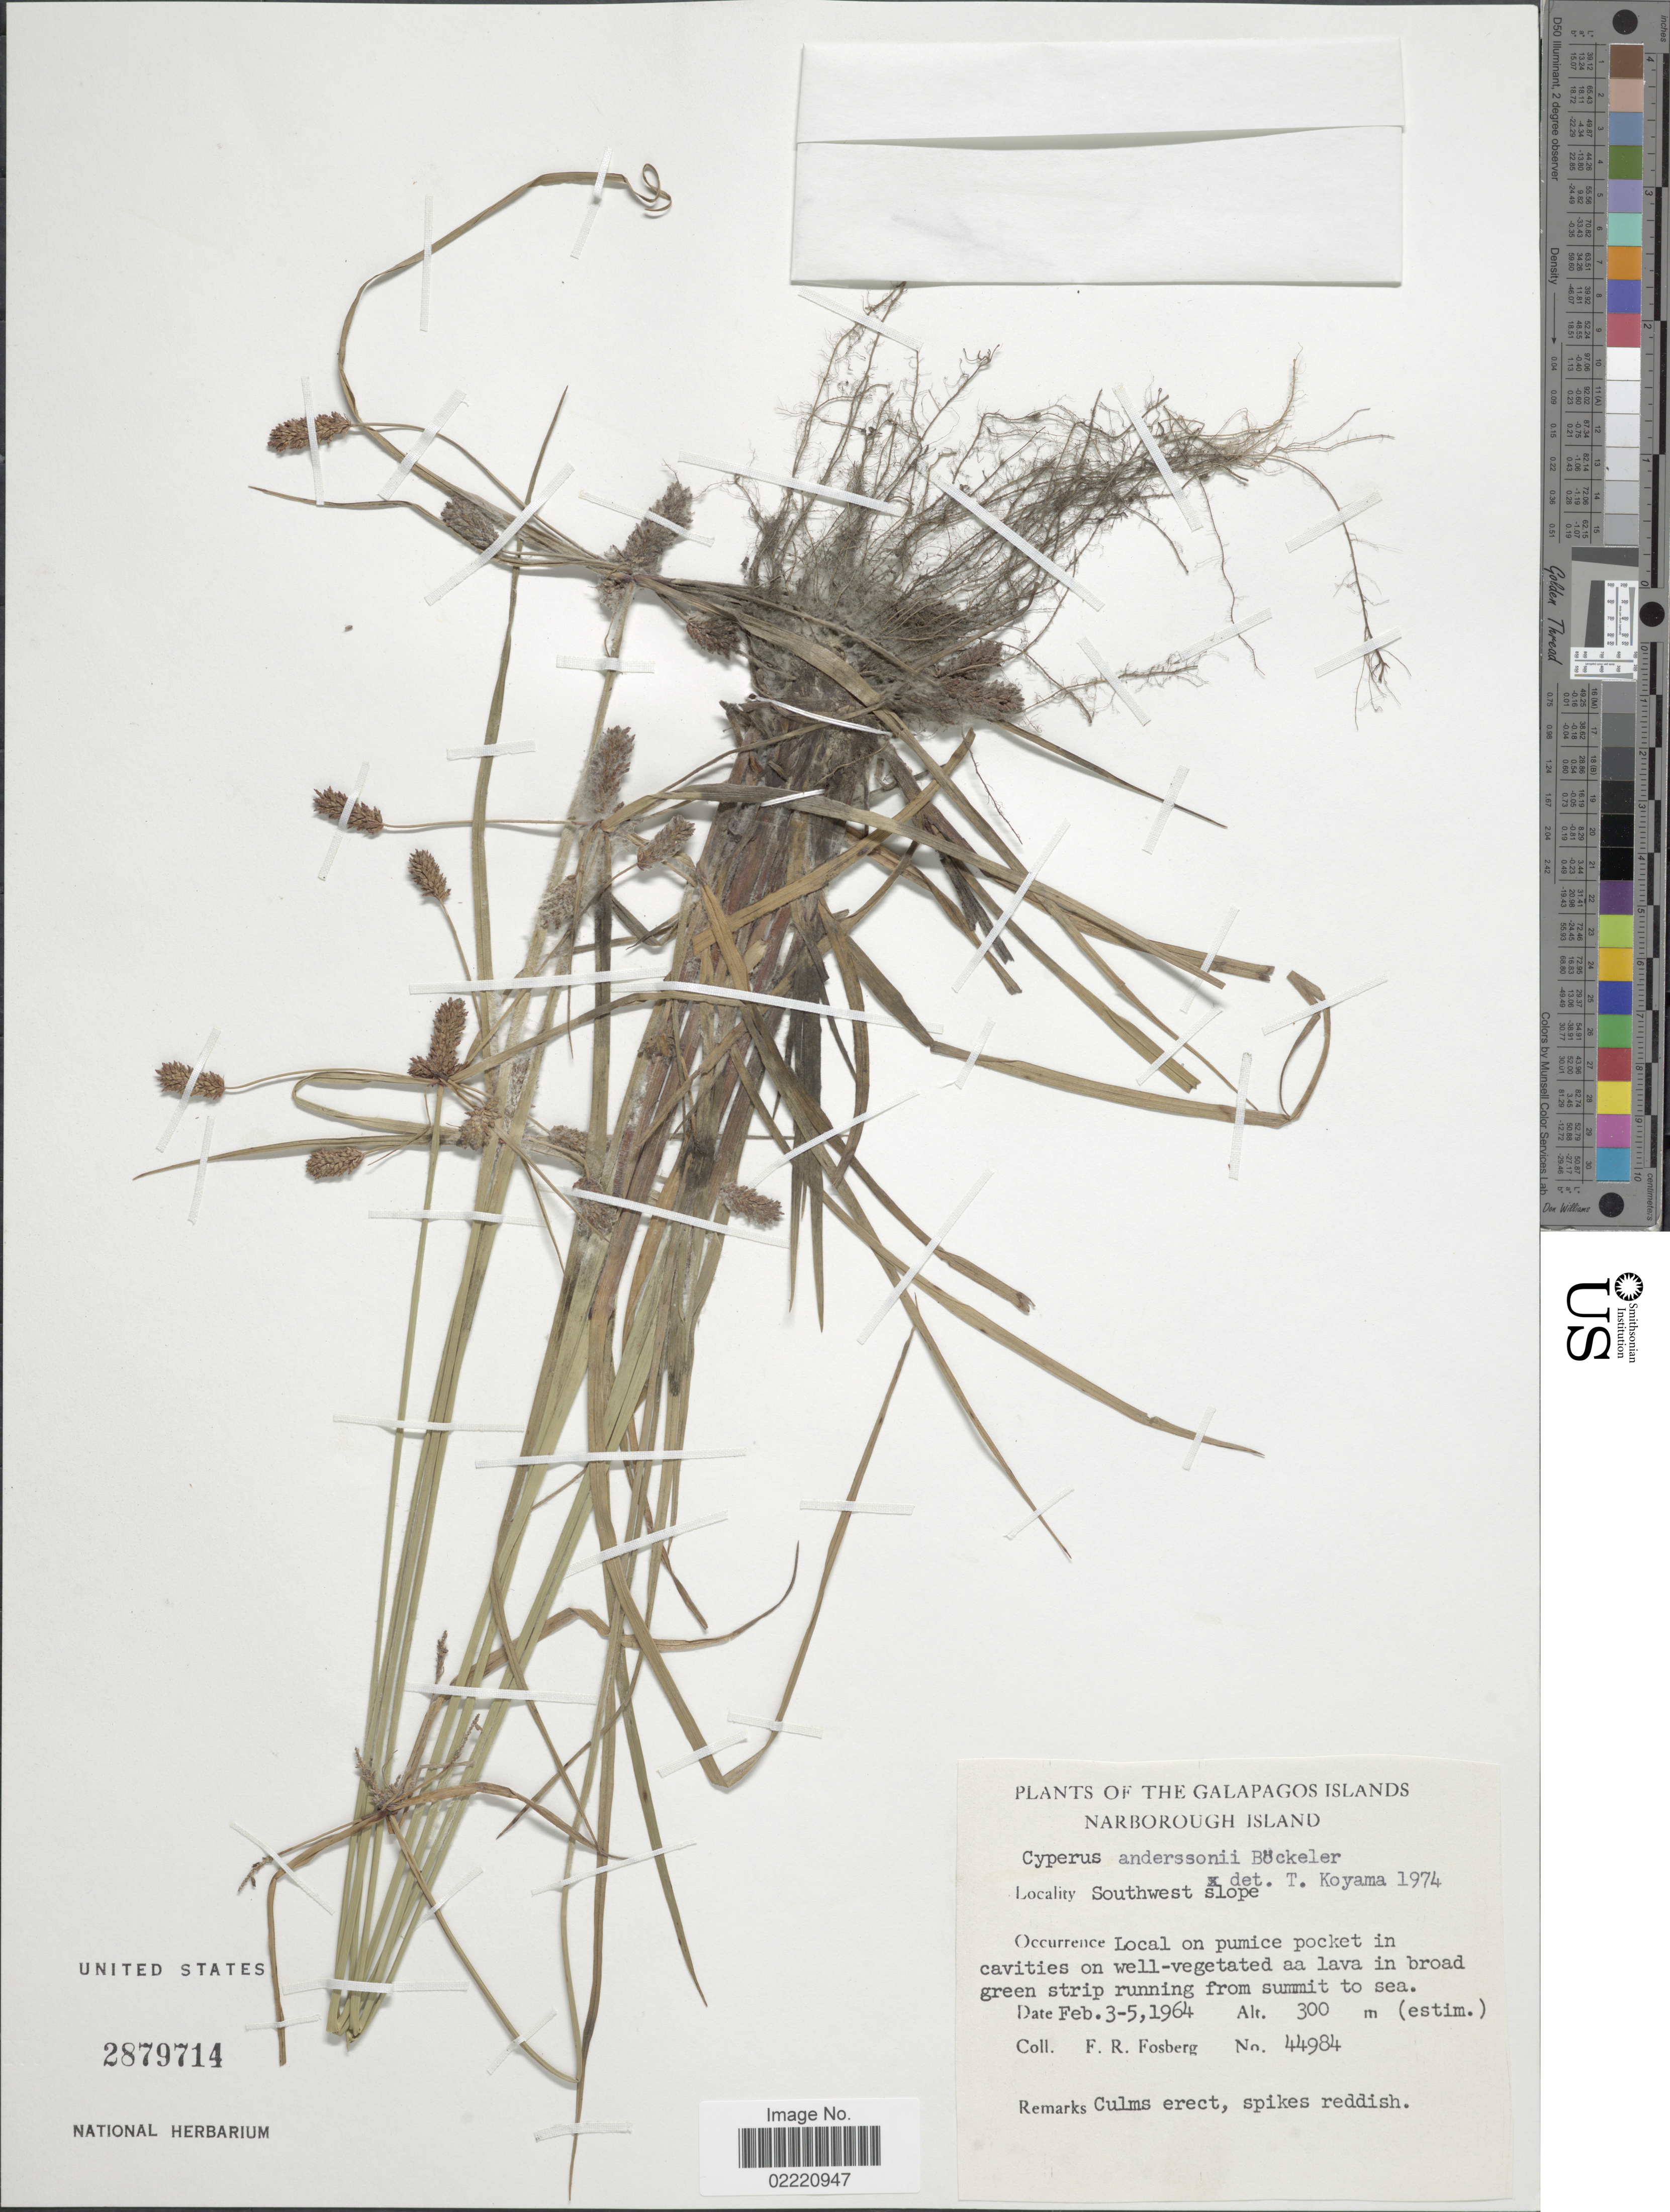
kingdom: Plantae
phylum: Tracheophyta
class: Liliopsida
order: Poales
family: Cyperaceae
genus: Cyperus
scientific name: Cyperus anderssonii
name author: Boeckeler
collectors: F. R. Fosberg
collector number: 44984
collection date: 1964-02-03/1964-02-05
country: Ecuador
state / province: Colón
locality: The Galapagos Islands, Narborough Island, southwest slope, local on pumice pocket in cavities on well-vegetated aa lava in broad green strip running from summit to sea.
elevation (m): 300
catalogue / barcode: US 2879714